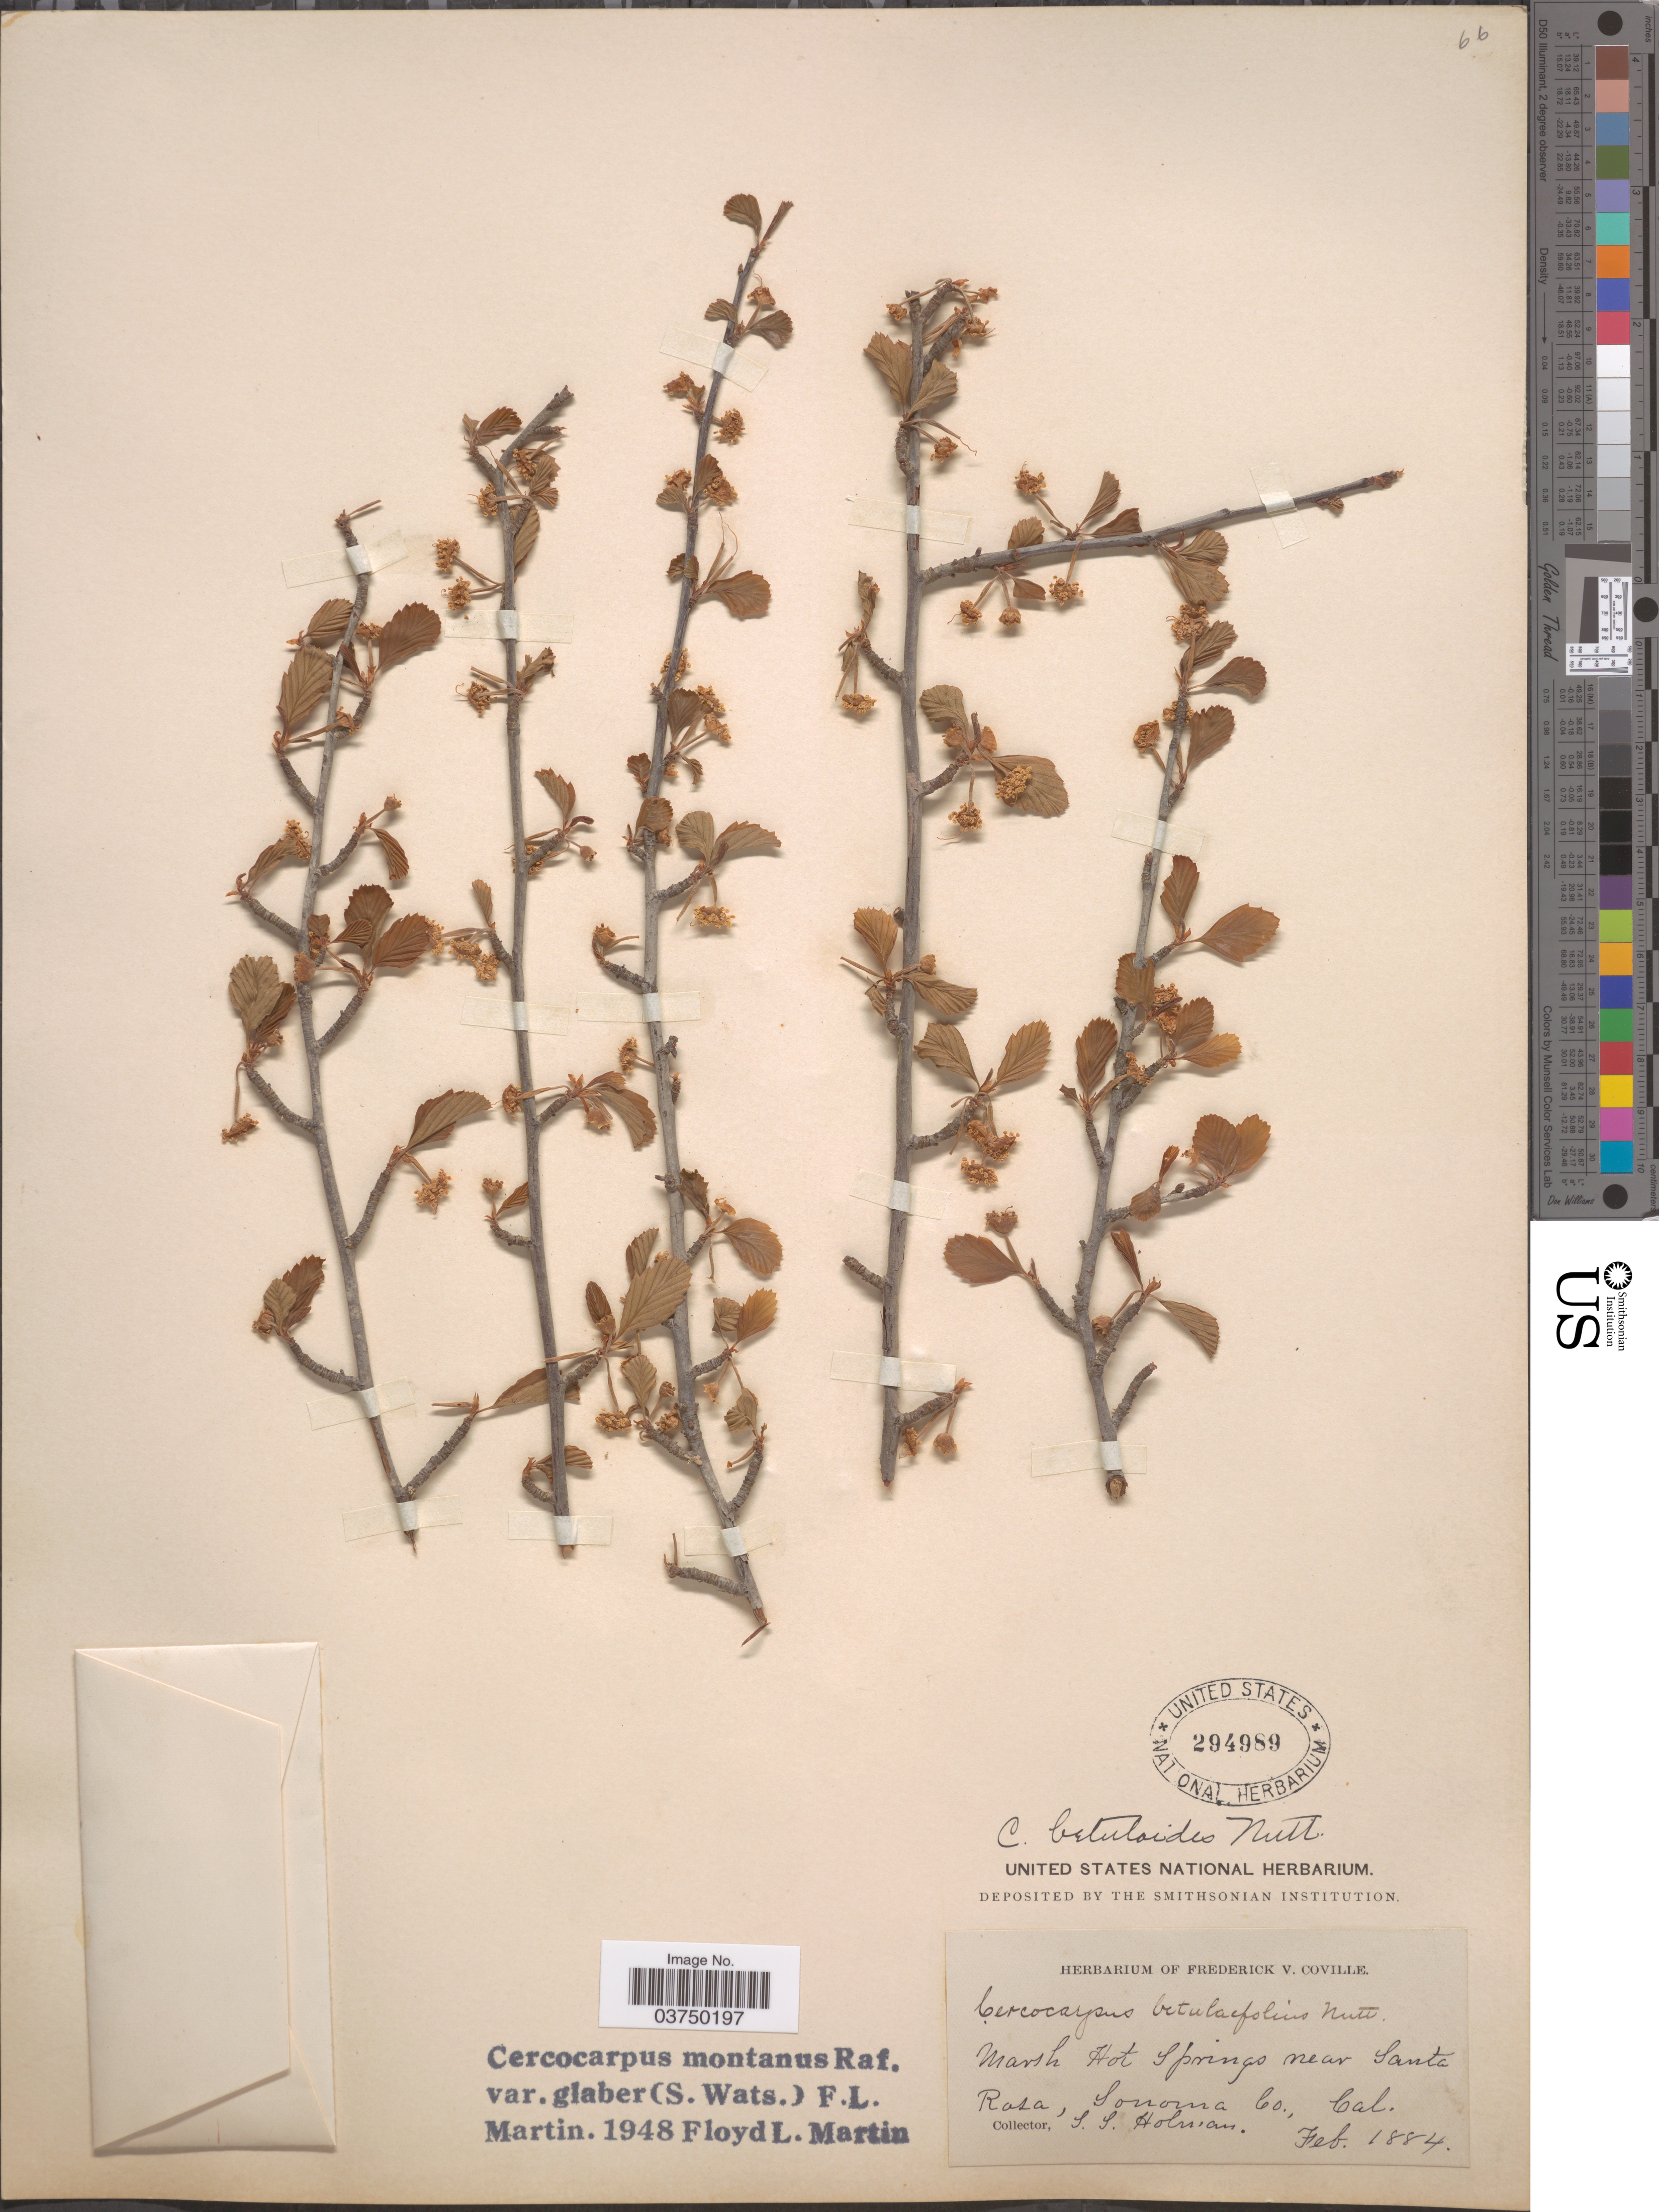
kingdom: Plantae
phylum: Tracheophyta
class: Magnoliopsida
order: Rosales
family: Rosaceae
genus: Cercocarpus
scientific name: Cercocarpus montanus var. glaber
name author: (S. Watson) F.L. Martin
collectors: S. Holman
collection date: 1884-02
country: United States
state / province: California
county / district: Sonoma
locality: Marsh Hot Springs near Santa Rosa, Sonoma Co.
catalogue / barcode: US 294989